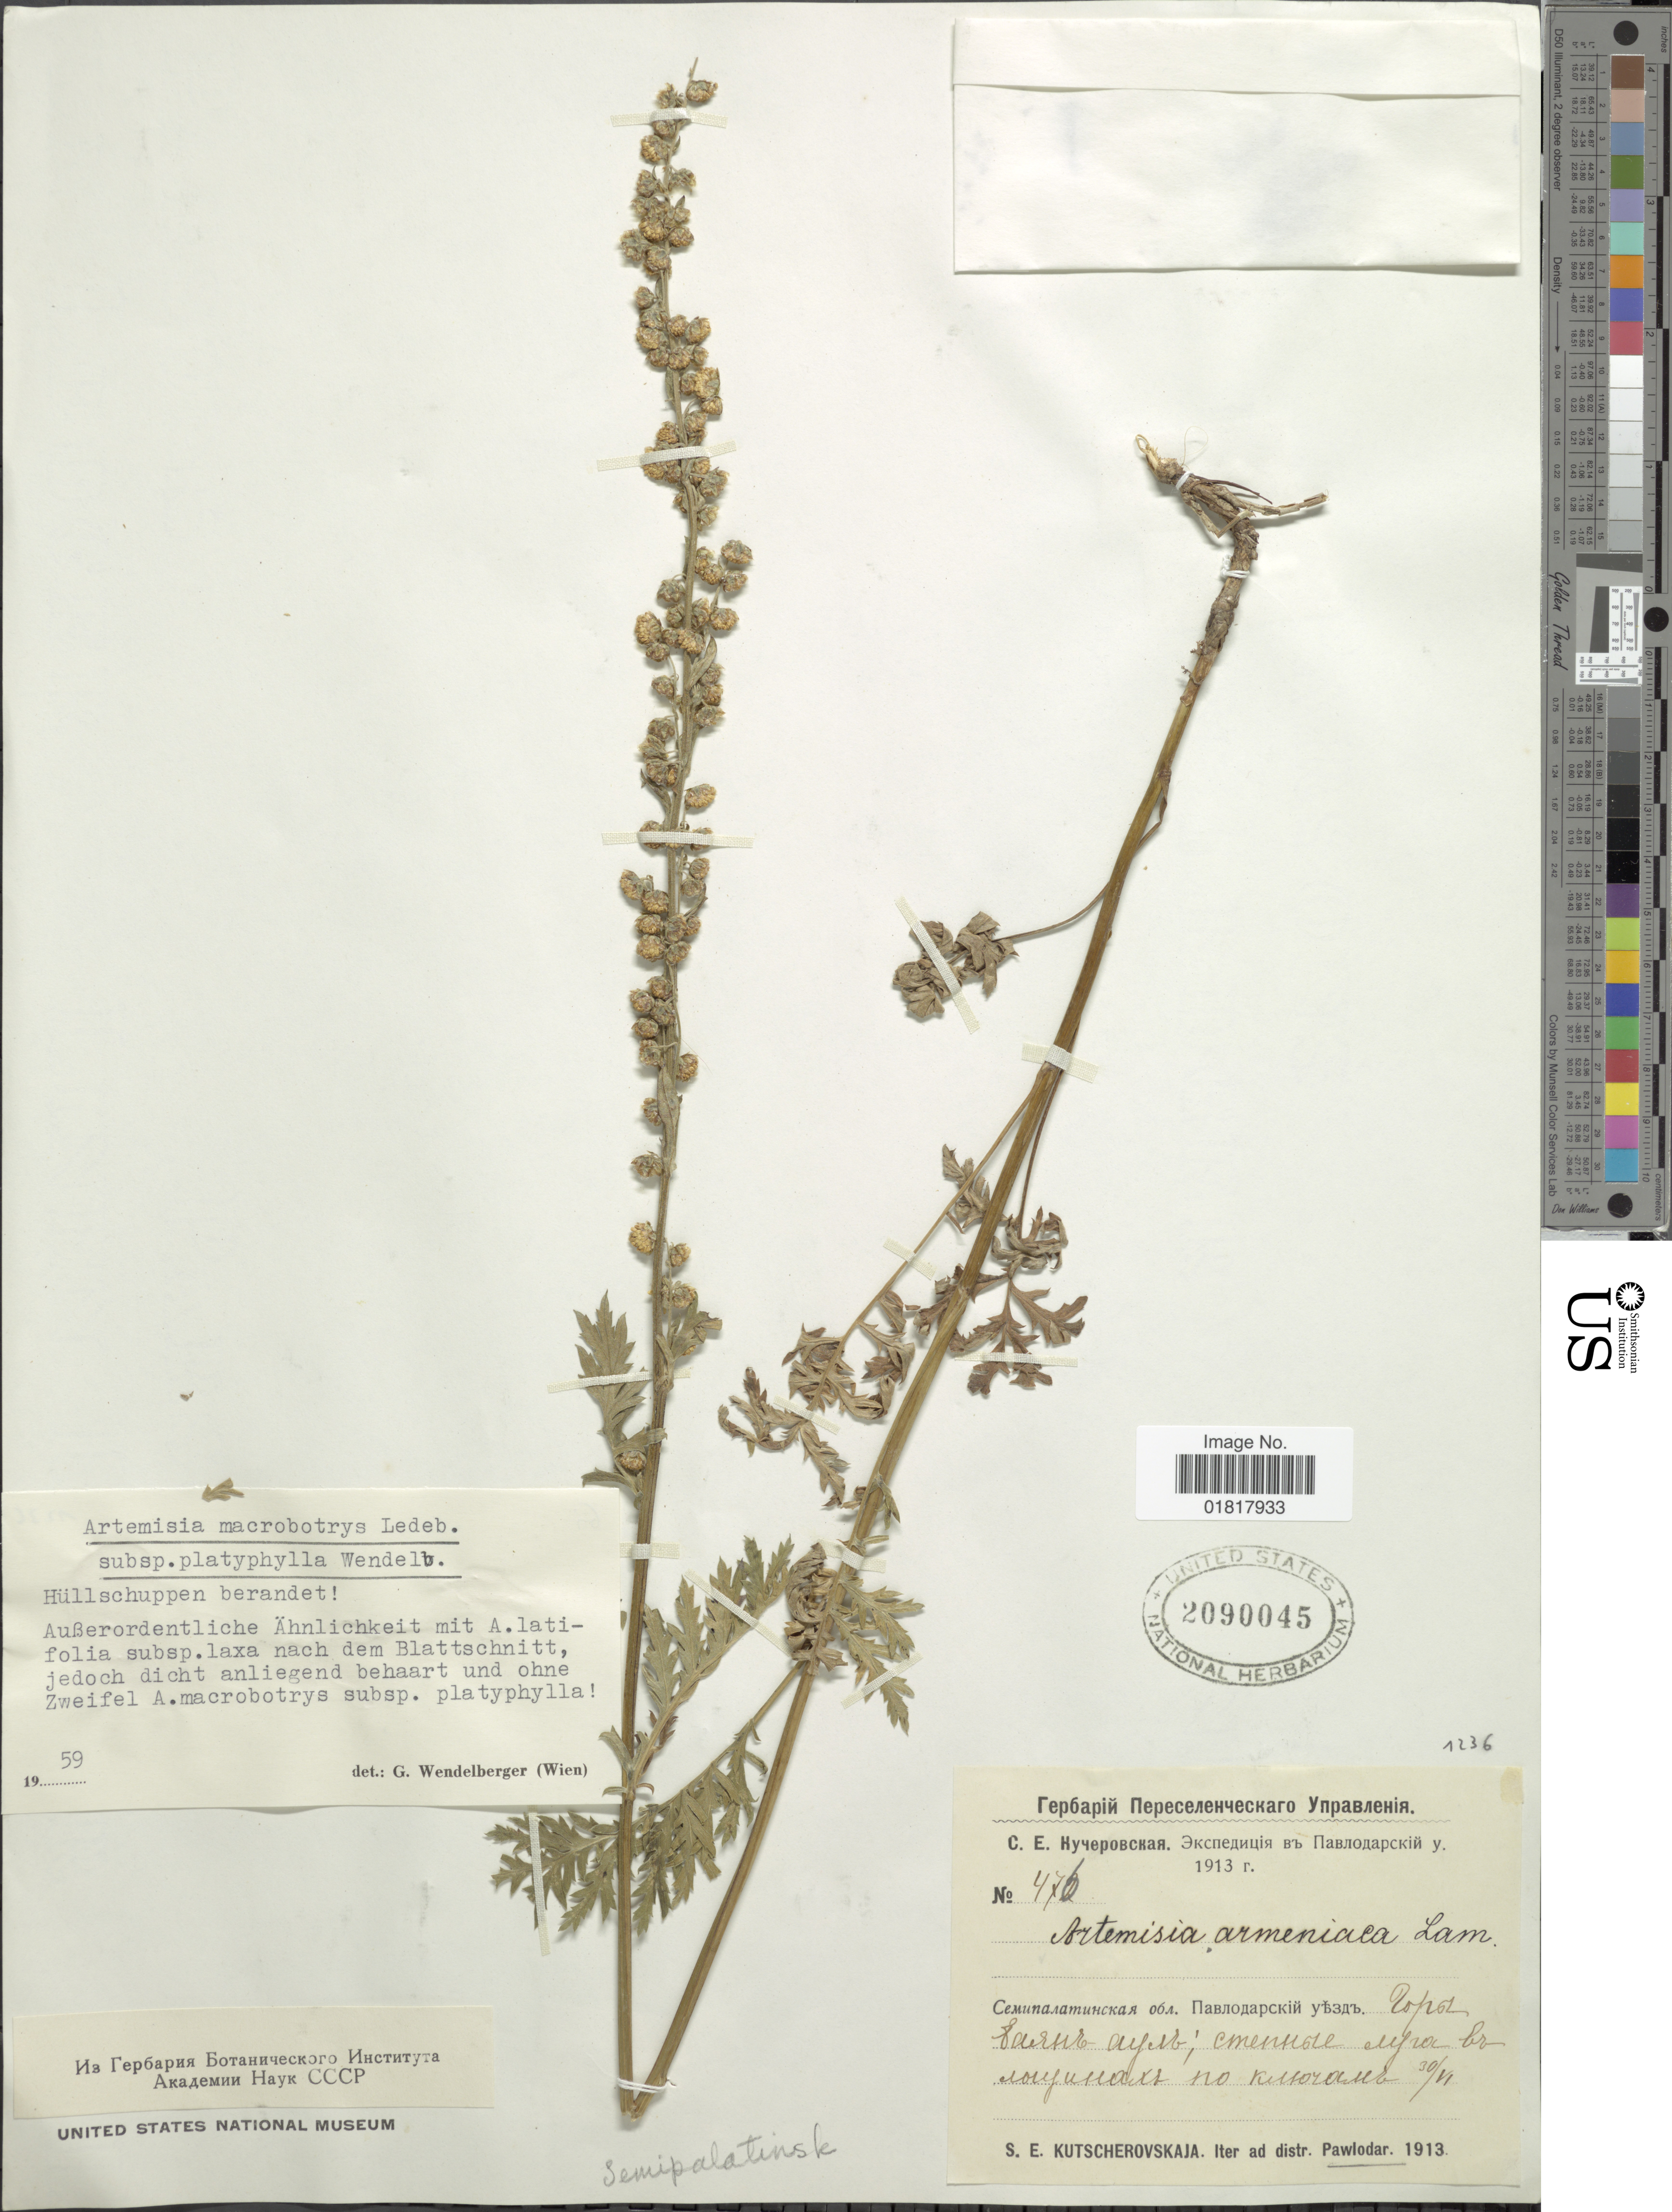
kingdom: Plantae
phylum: Tracheophyta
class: Magnoliopsida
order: Asterales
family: Asteraceae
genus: Artemisia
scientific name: Artemisia macrobotrys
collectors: S. Kutscherovskaja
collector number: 476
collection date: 1913-06-30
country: Kazakhstan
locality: District Pawlodar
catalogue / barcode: US 2090045